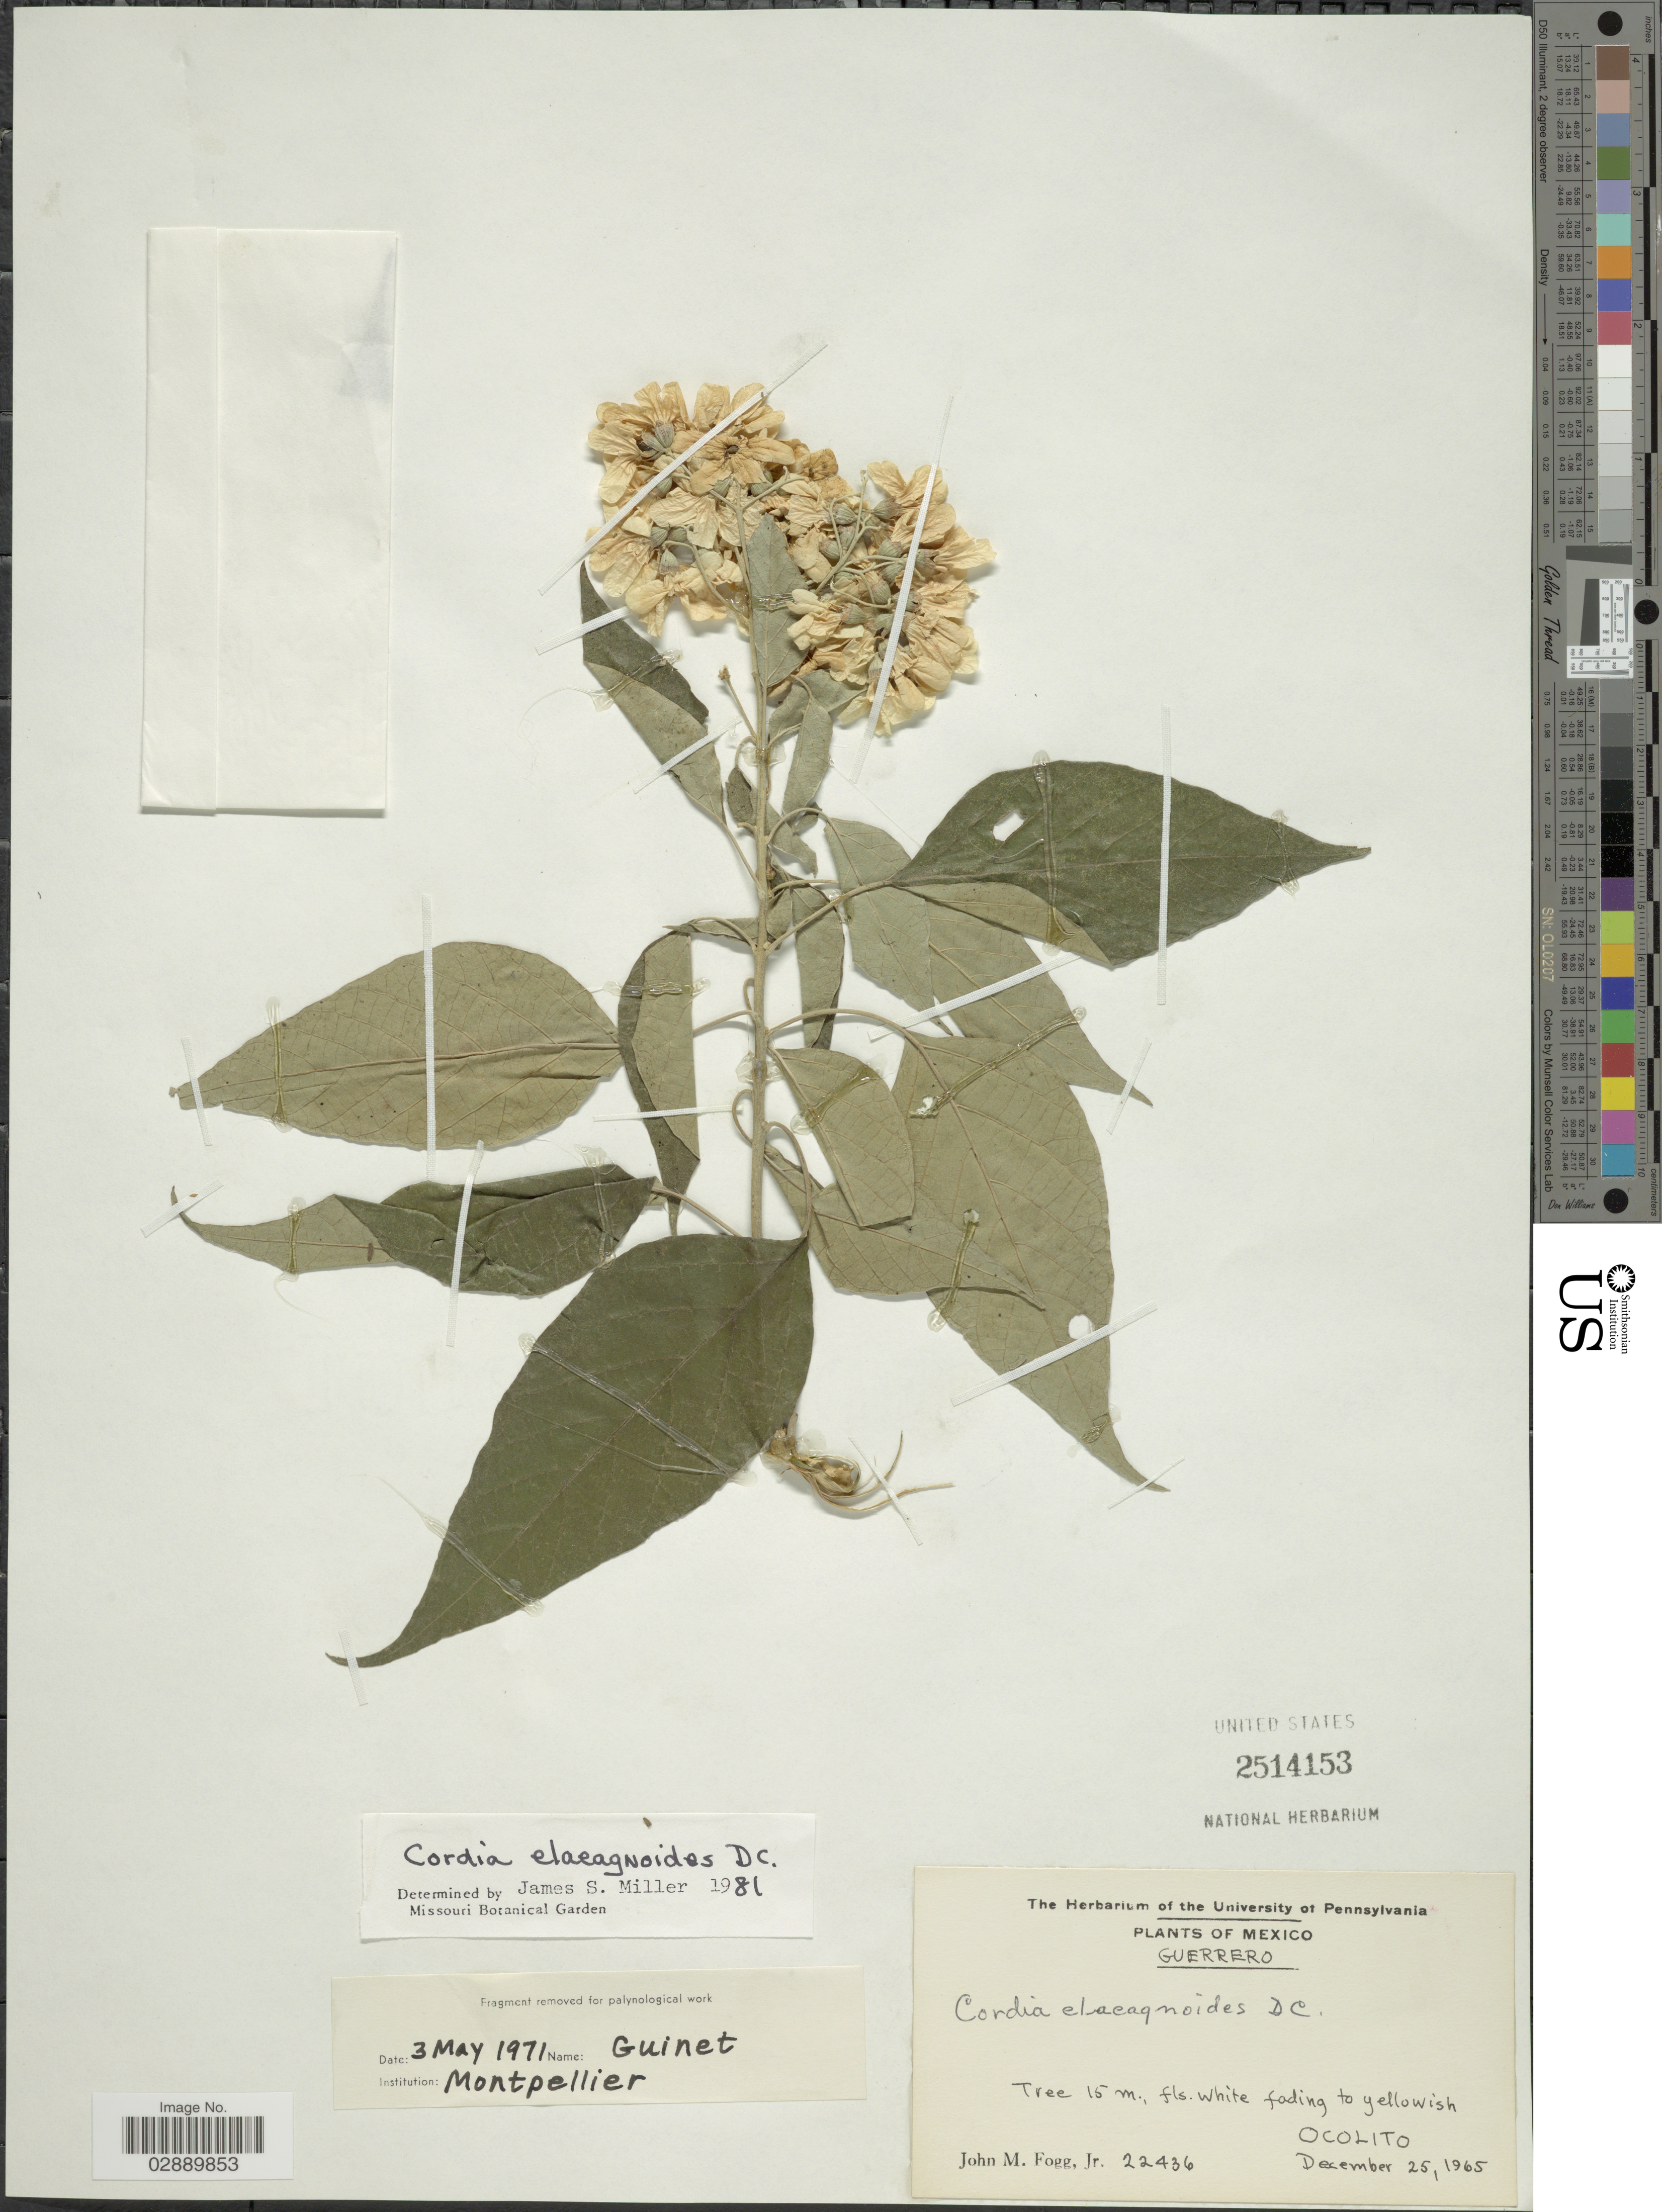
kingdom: Plantae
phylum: Tracheophyta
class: Magnoliopsida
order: Boraginales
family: Cordiaceae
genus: Cordia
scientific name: Cordia elaeagnoides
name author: A. DC.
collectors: J. Fogg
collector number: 22436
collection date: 1965-12-25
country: Mexico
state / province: Guerrero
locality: Ocolito.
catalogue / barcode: US 2514153